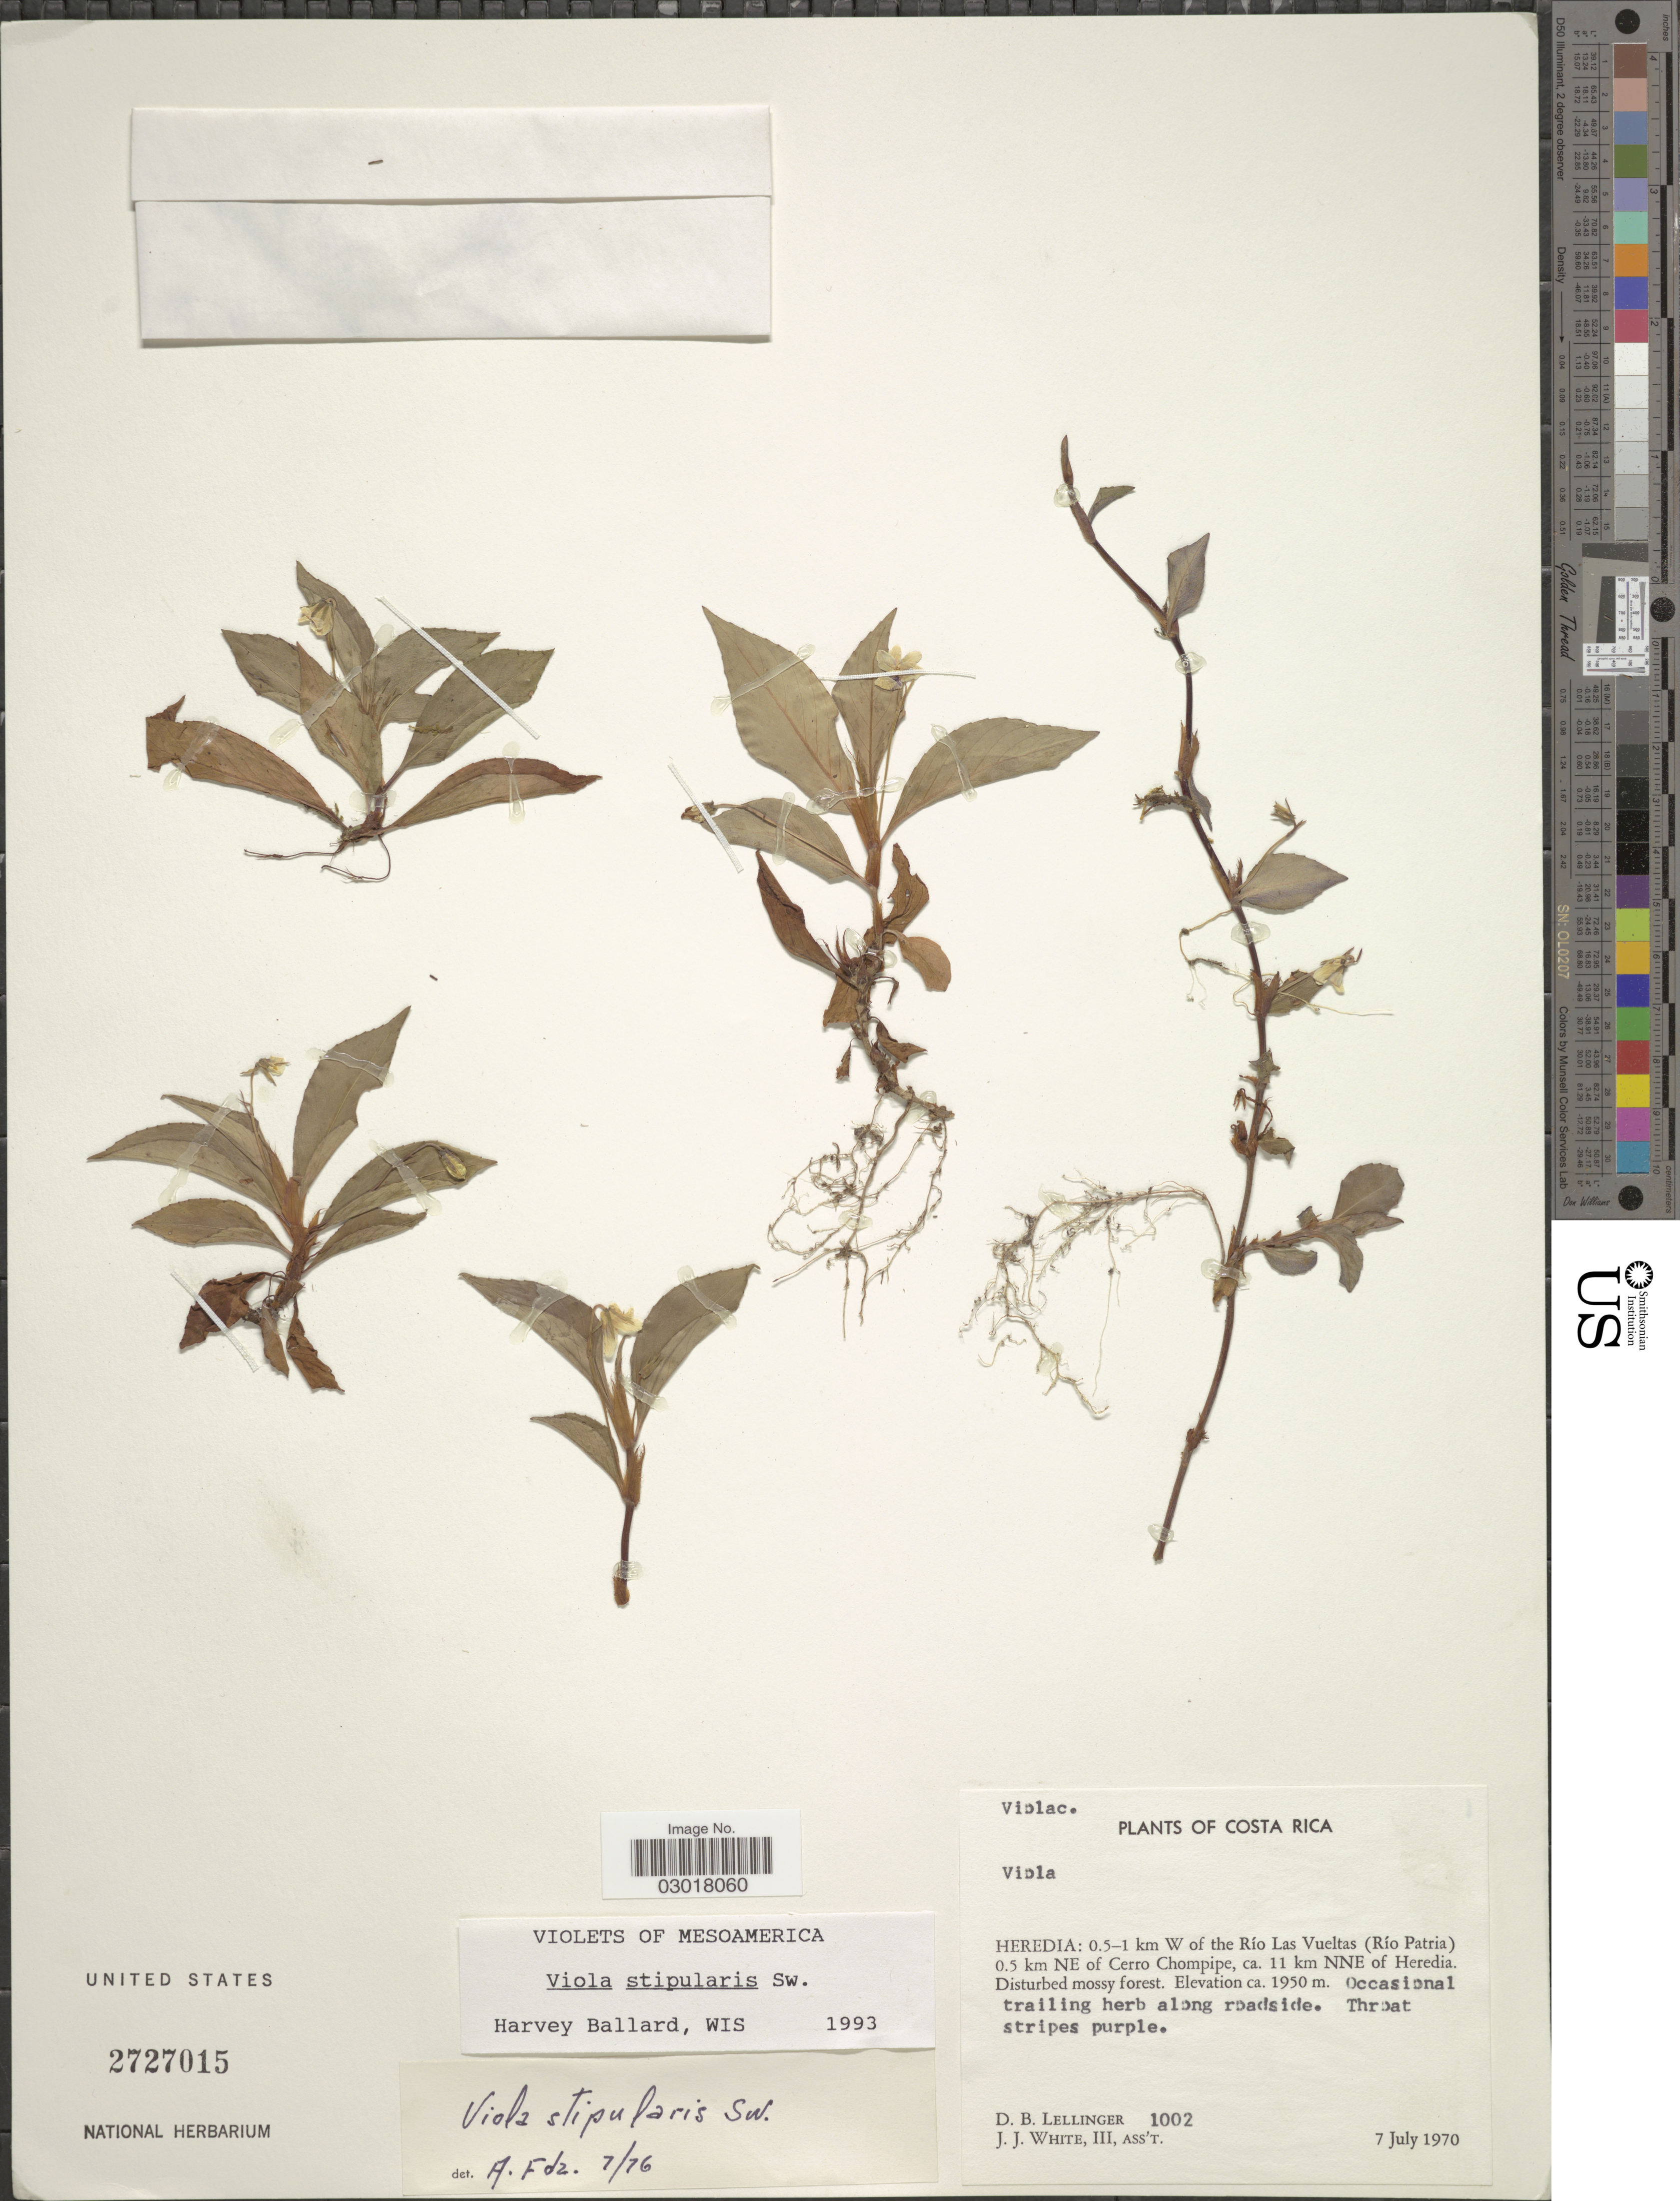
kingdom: Plantae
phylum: Tracheophyta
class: Magnoliopsida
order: Malpighiales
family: Violaceae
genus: Viola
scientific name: Viola stipularis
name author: Sw.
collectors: D. B. Lellinger & J. J. White III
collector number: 1002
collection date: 1970-07-07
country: Costa Rica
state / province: Heredia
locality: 0.5-1 km W of the Río Las Vueltas (Río Patria) 0.5 km NE of Cerro Chompipe, ca. 11 km NNE of Heredia.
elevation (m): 1950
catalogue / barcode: US 2727015